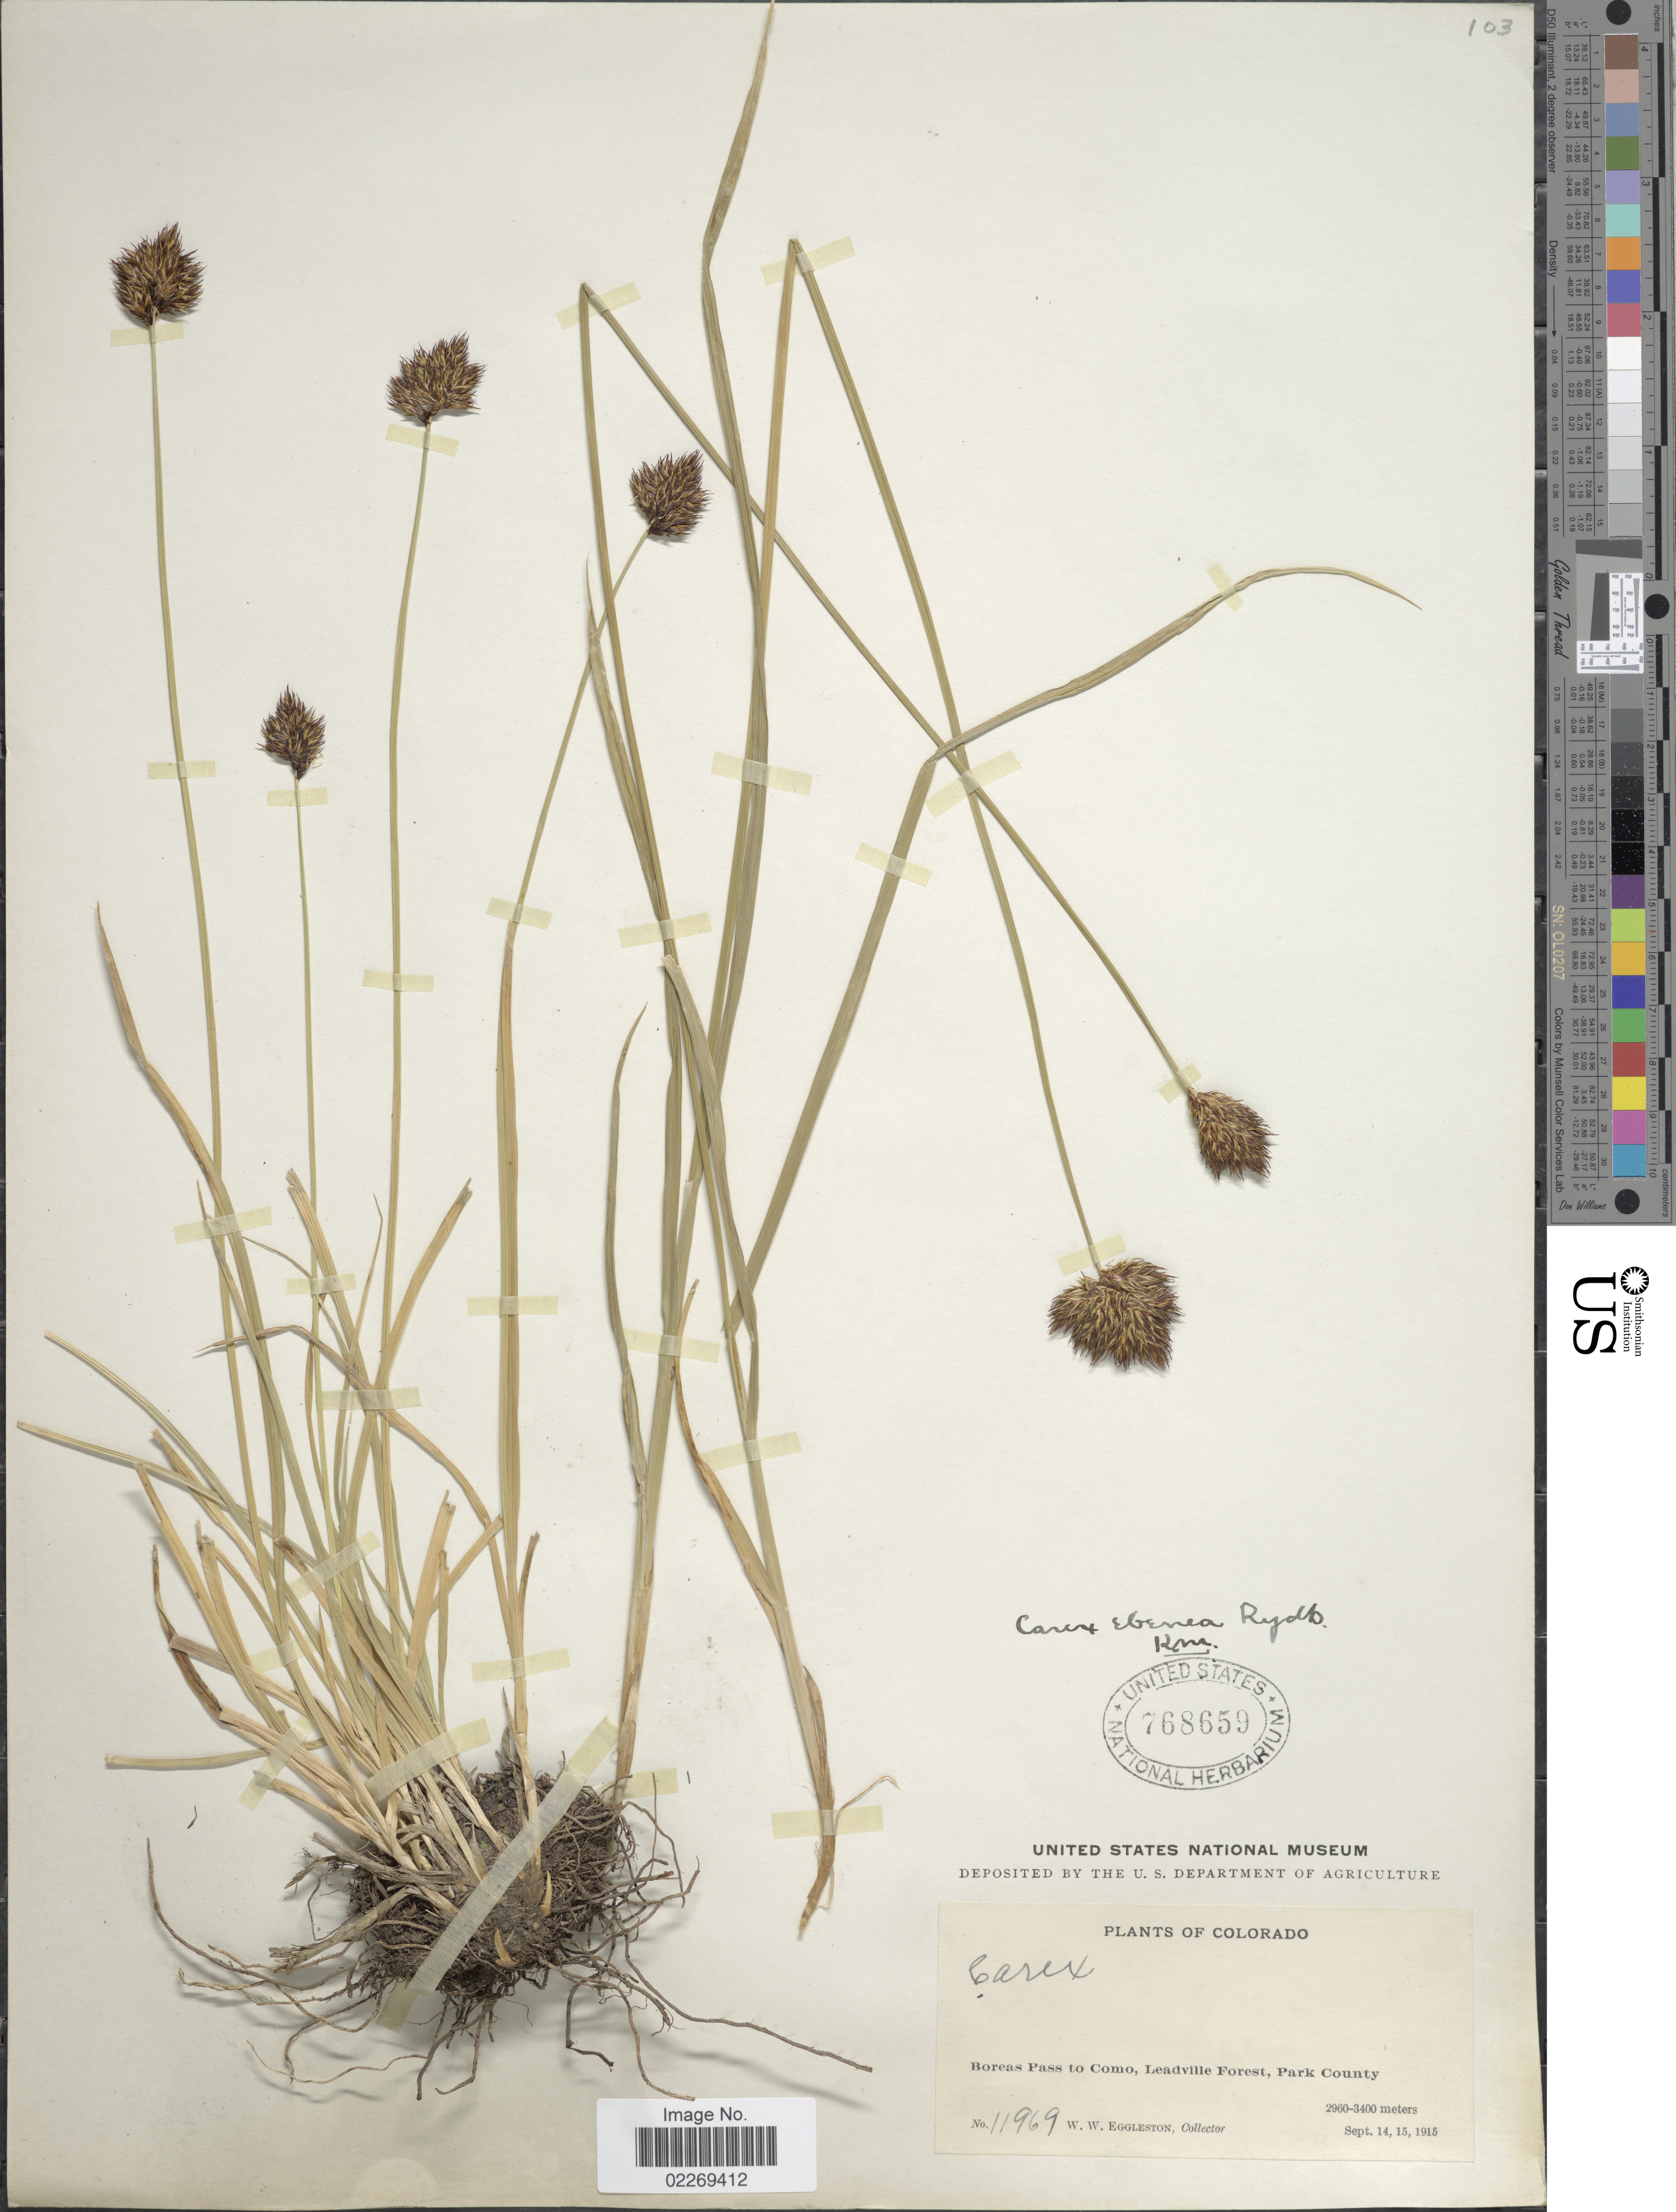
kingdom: Plantae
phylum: Tracheophyta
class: Liliopsida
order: Poales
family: Cyperaceae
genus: Carex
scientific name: Carex ebenea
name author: Rydb.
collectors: W. W. Eggleston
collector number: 11969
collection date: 1915-09-14/1915-09-15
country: United States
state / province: Colorado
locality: Boreas Pass to Como, Leadville Forest, Park County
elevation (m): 2960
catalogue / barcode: US 768659